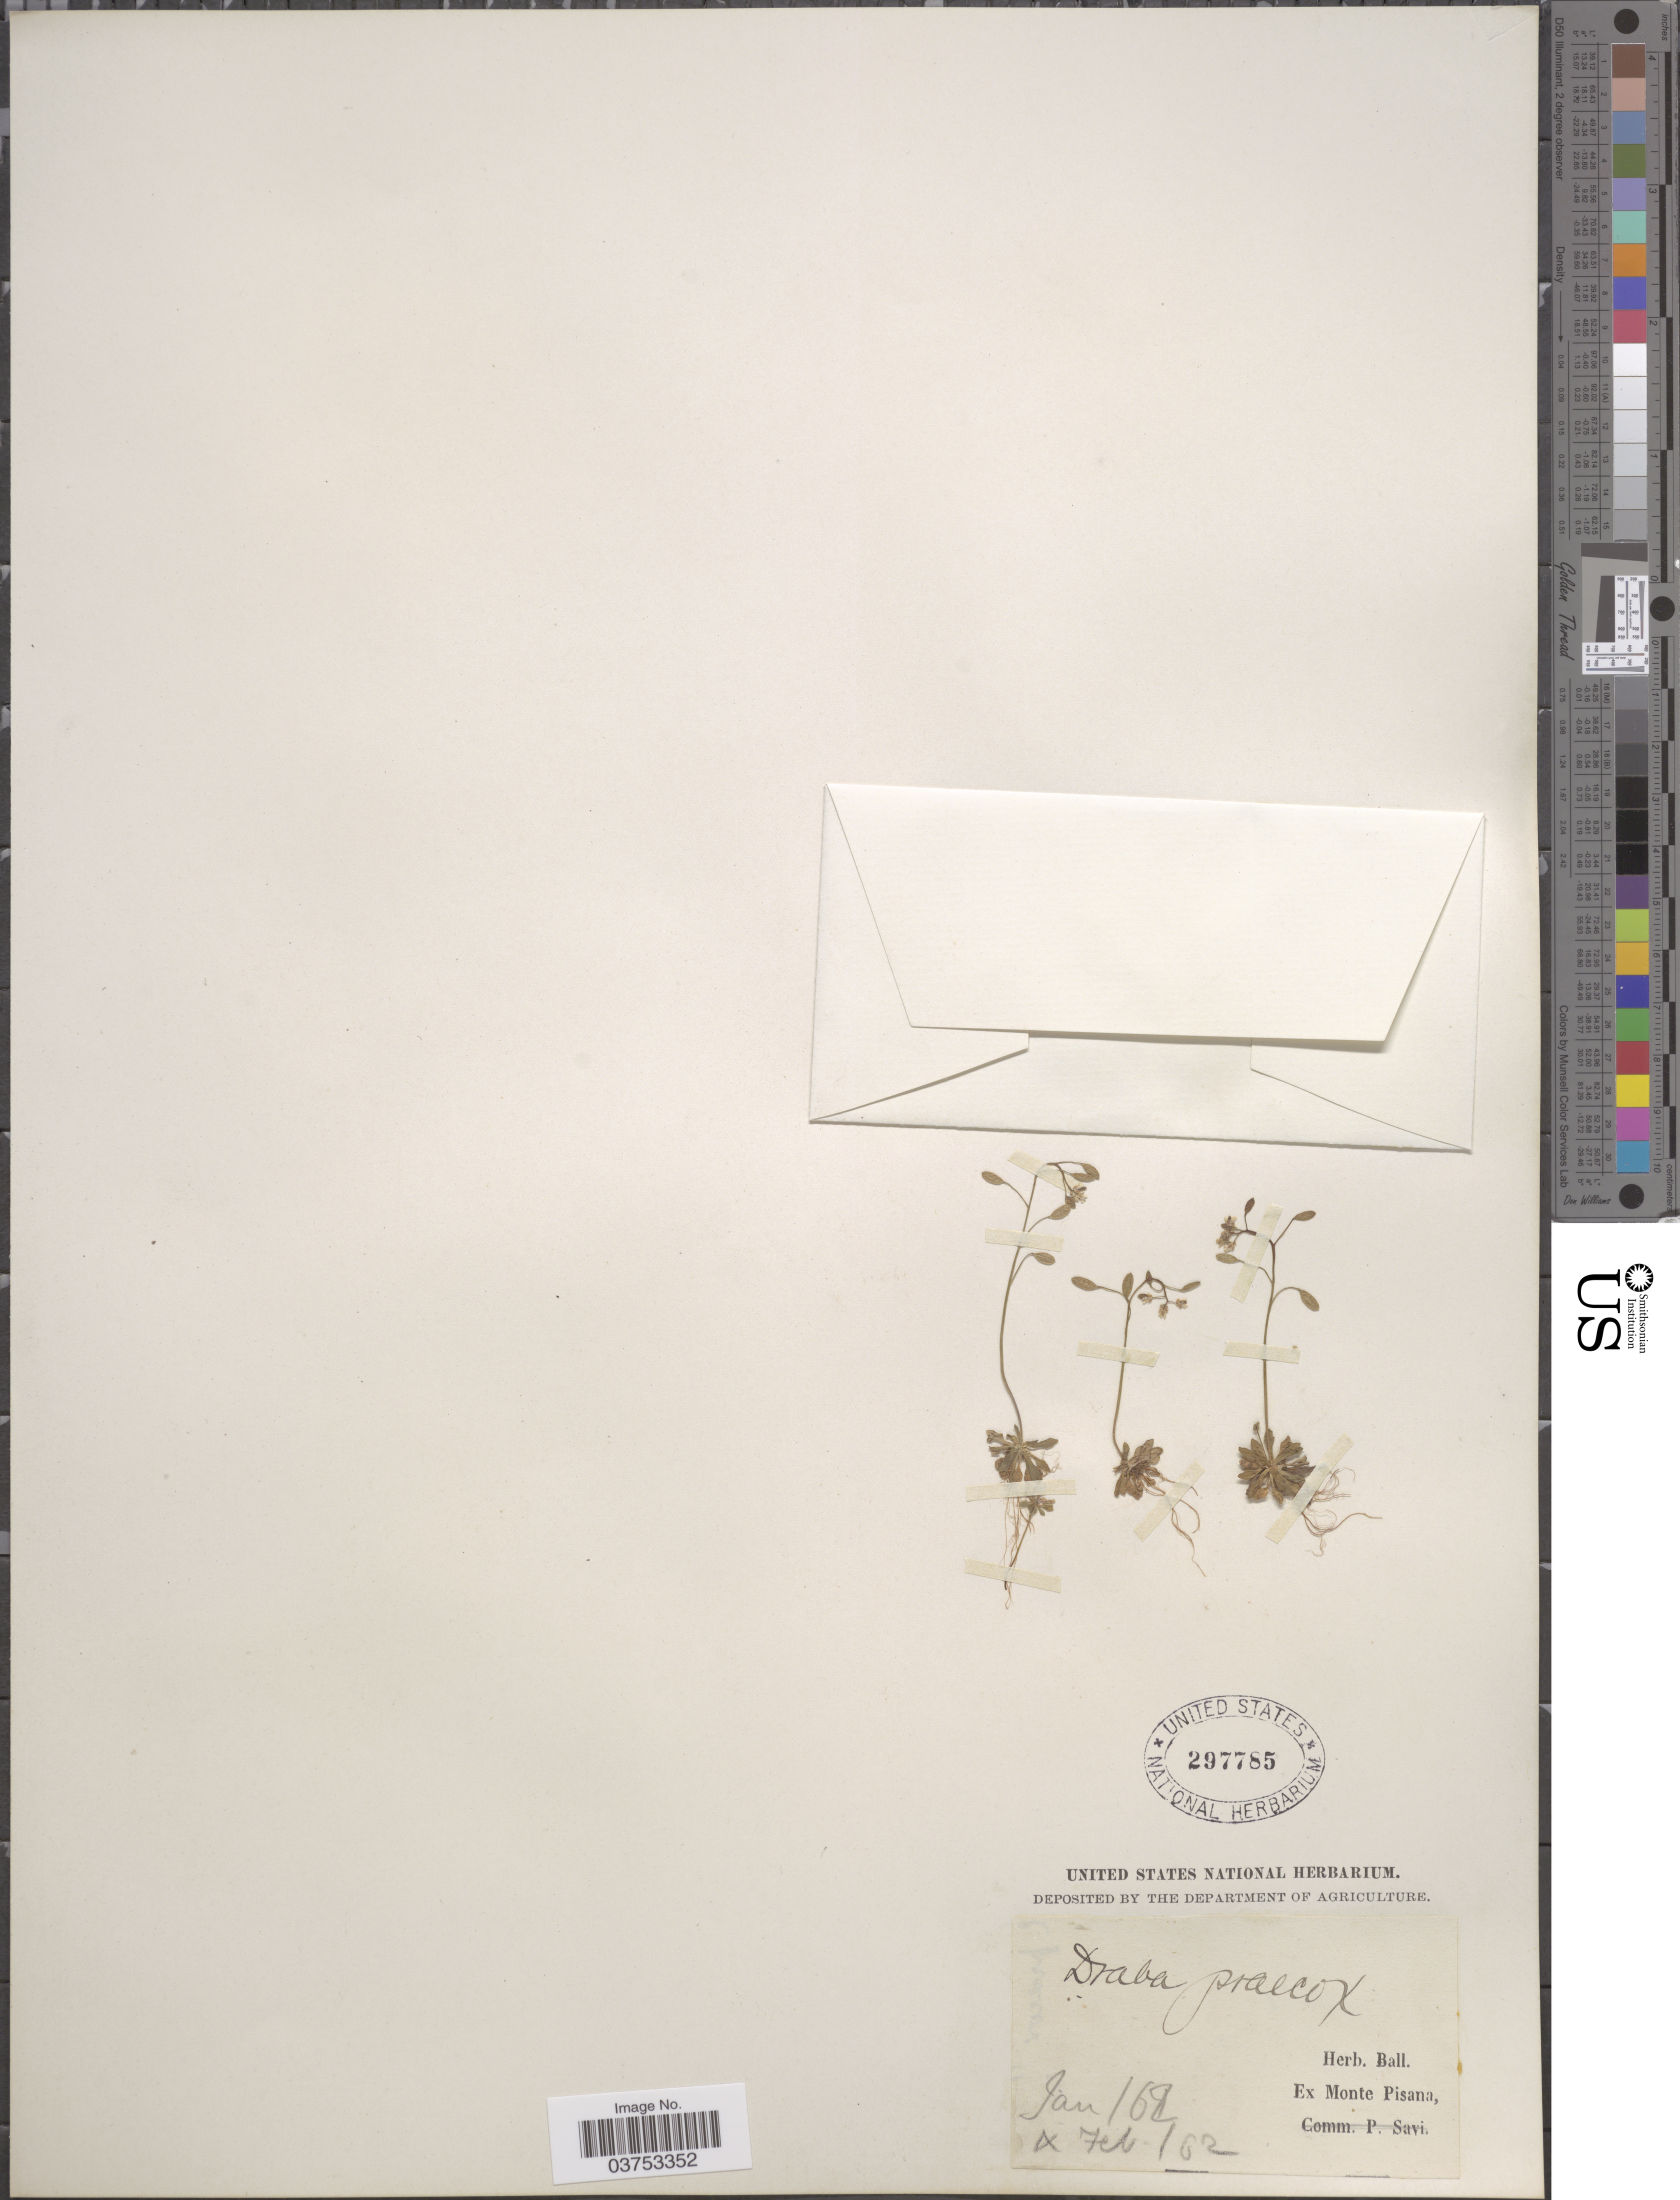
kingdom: Plantae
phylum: Tracheophyta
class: Magnoliopsida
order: Brassicales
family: Brassicaceae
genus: Draba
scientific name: Draba praecox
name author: Steven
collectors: ex herb. Ball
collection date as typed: Jan 162 & Feb 162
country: Italy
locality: Ex Monte Pisana.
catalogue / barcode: US 297785